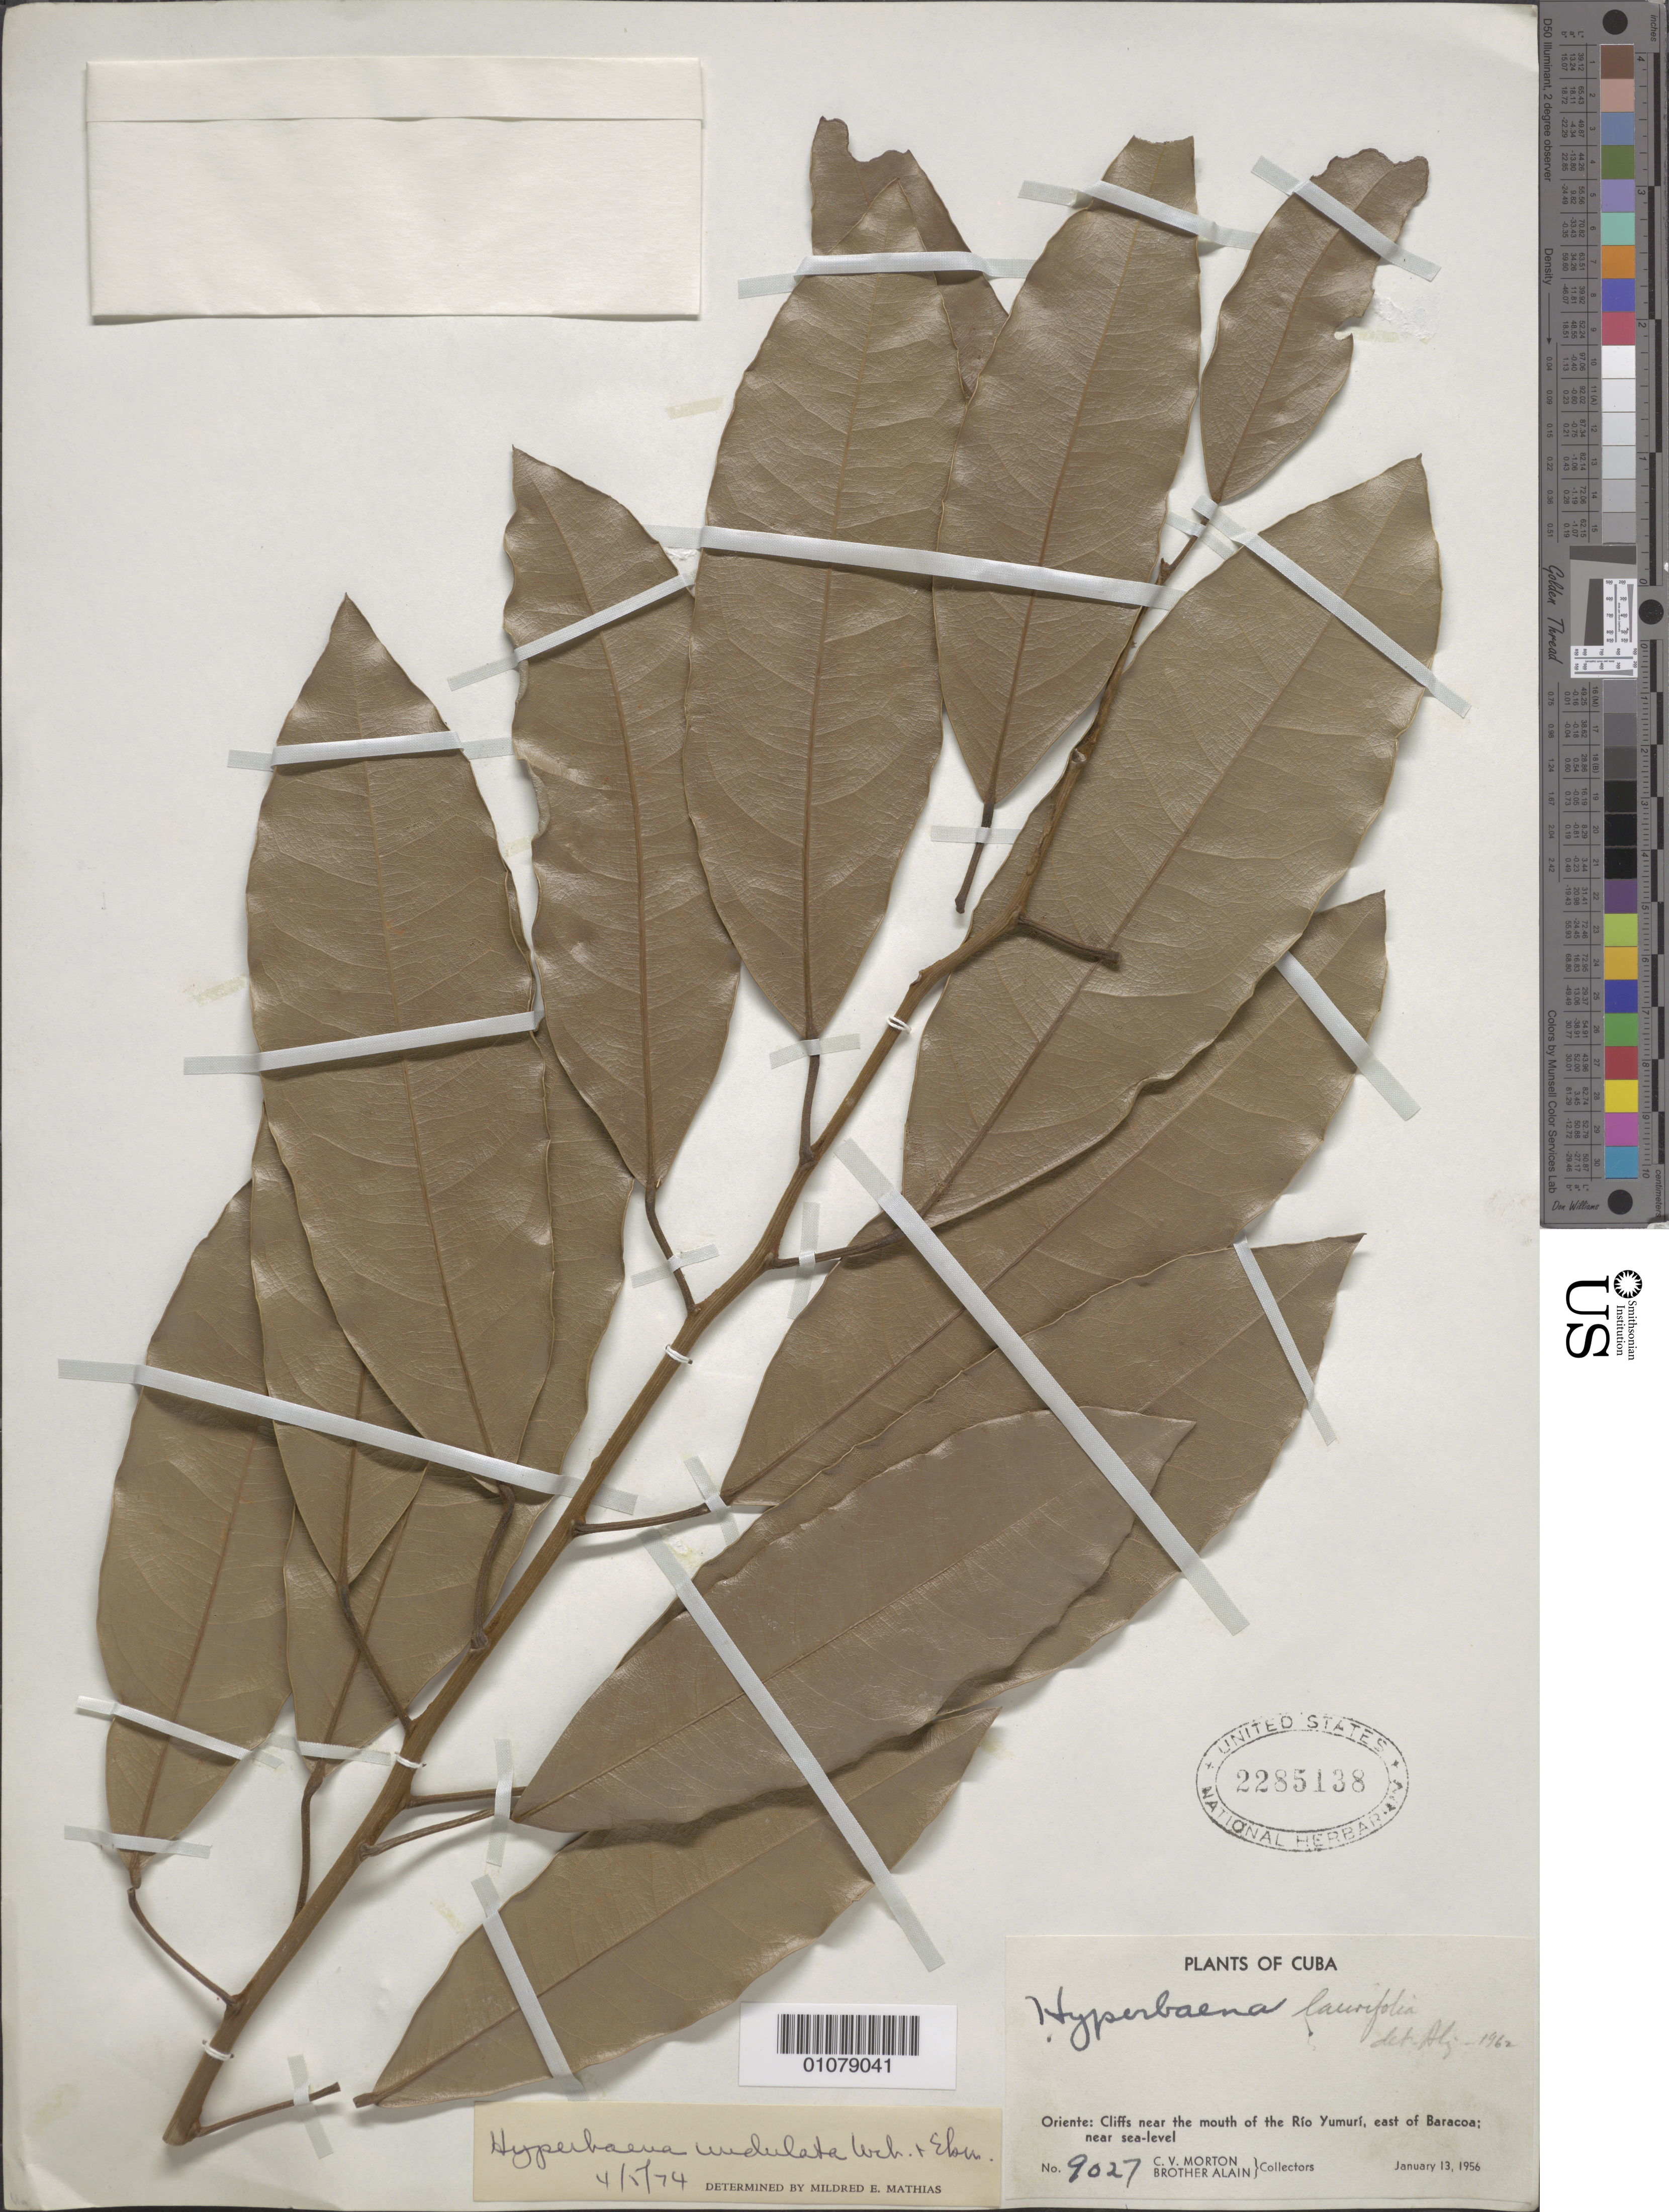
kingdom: Plantae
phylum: Tracheophyta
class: Magnoliopsida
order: Ranunculales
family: Menispermaceae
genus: Hyperbaena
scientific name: Hyperbaena undulata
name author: Urb. & Ekman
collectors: C. V. Morton & A. H. Liogier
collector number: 9027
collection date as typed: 13 Jan 1957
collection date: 1957-01-13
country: Cuba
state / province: Guantánamo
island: Cuba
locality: Oriente: Cliffs near the mouth of the Rio Yumuri, east of Baracoa; near sea level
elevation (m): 0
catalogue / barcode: US 2285138